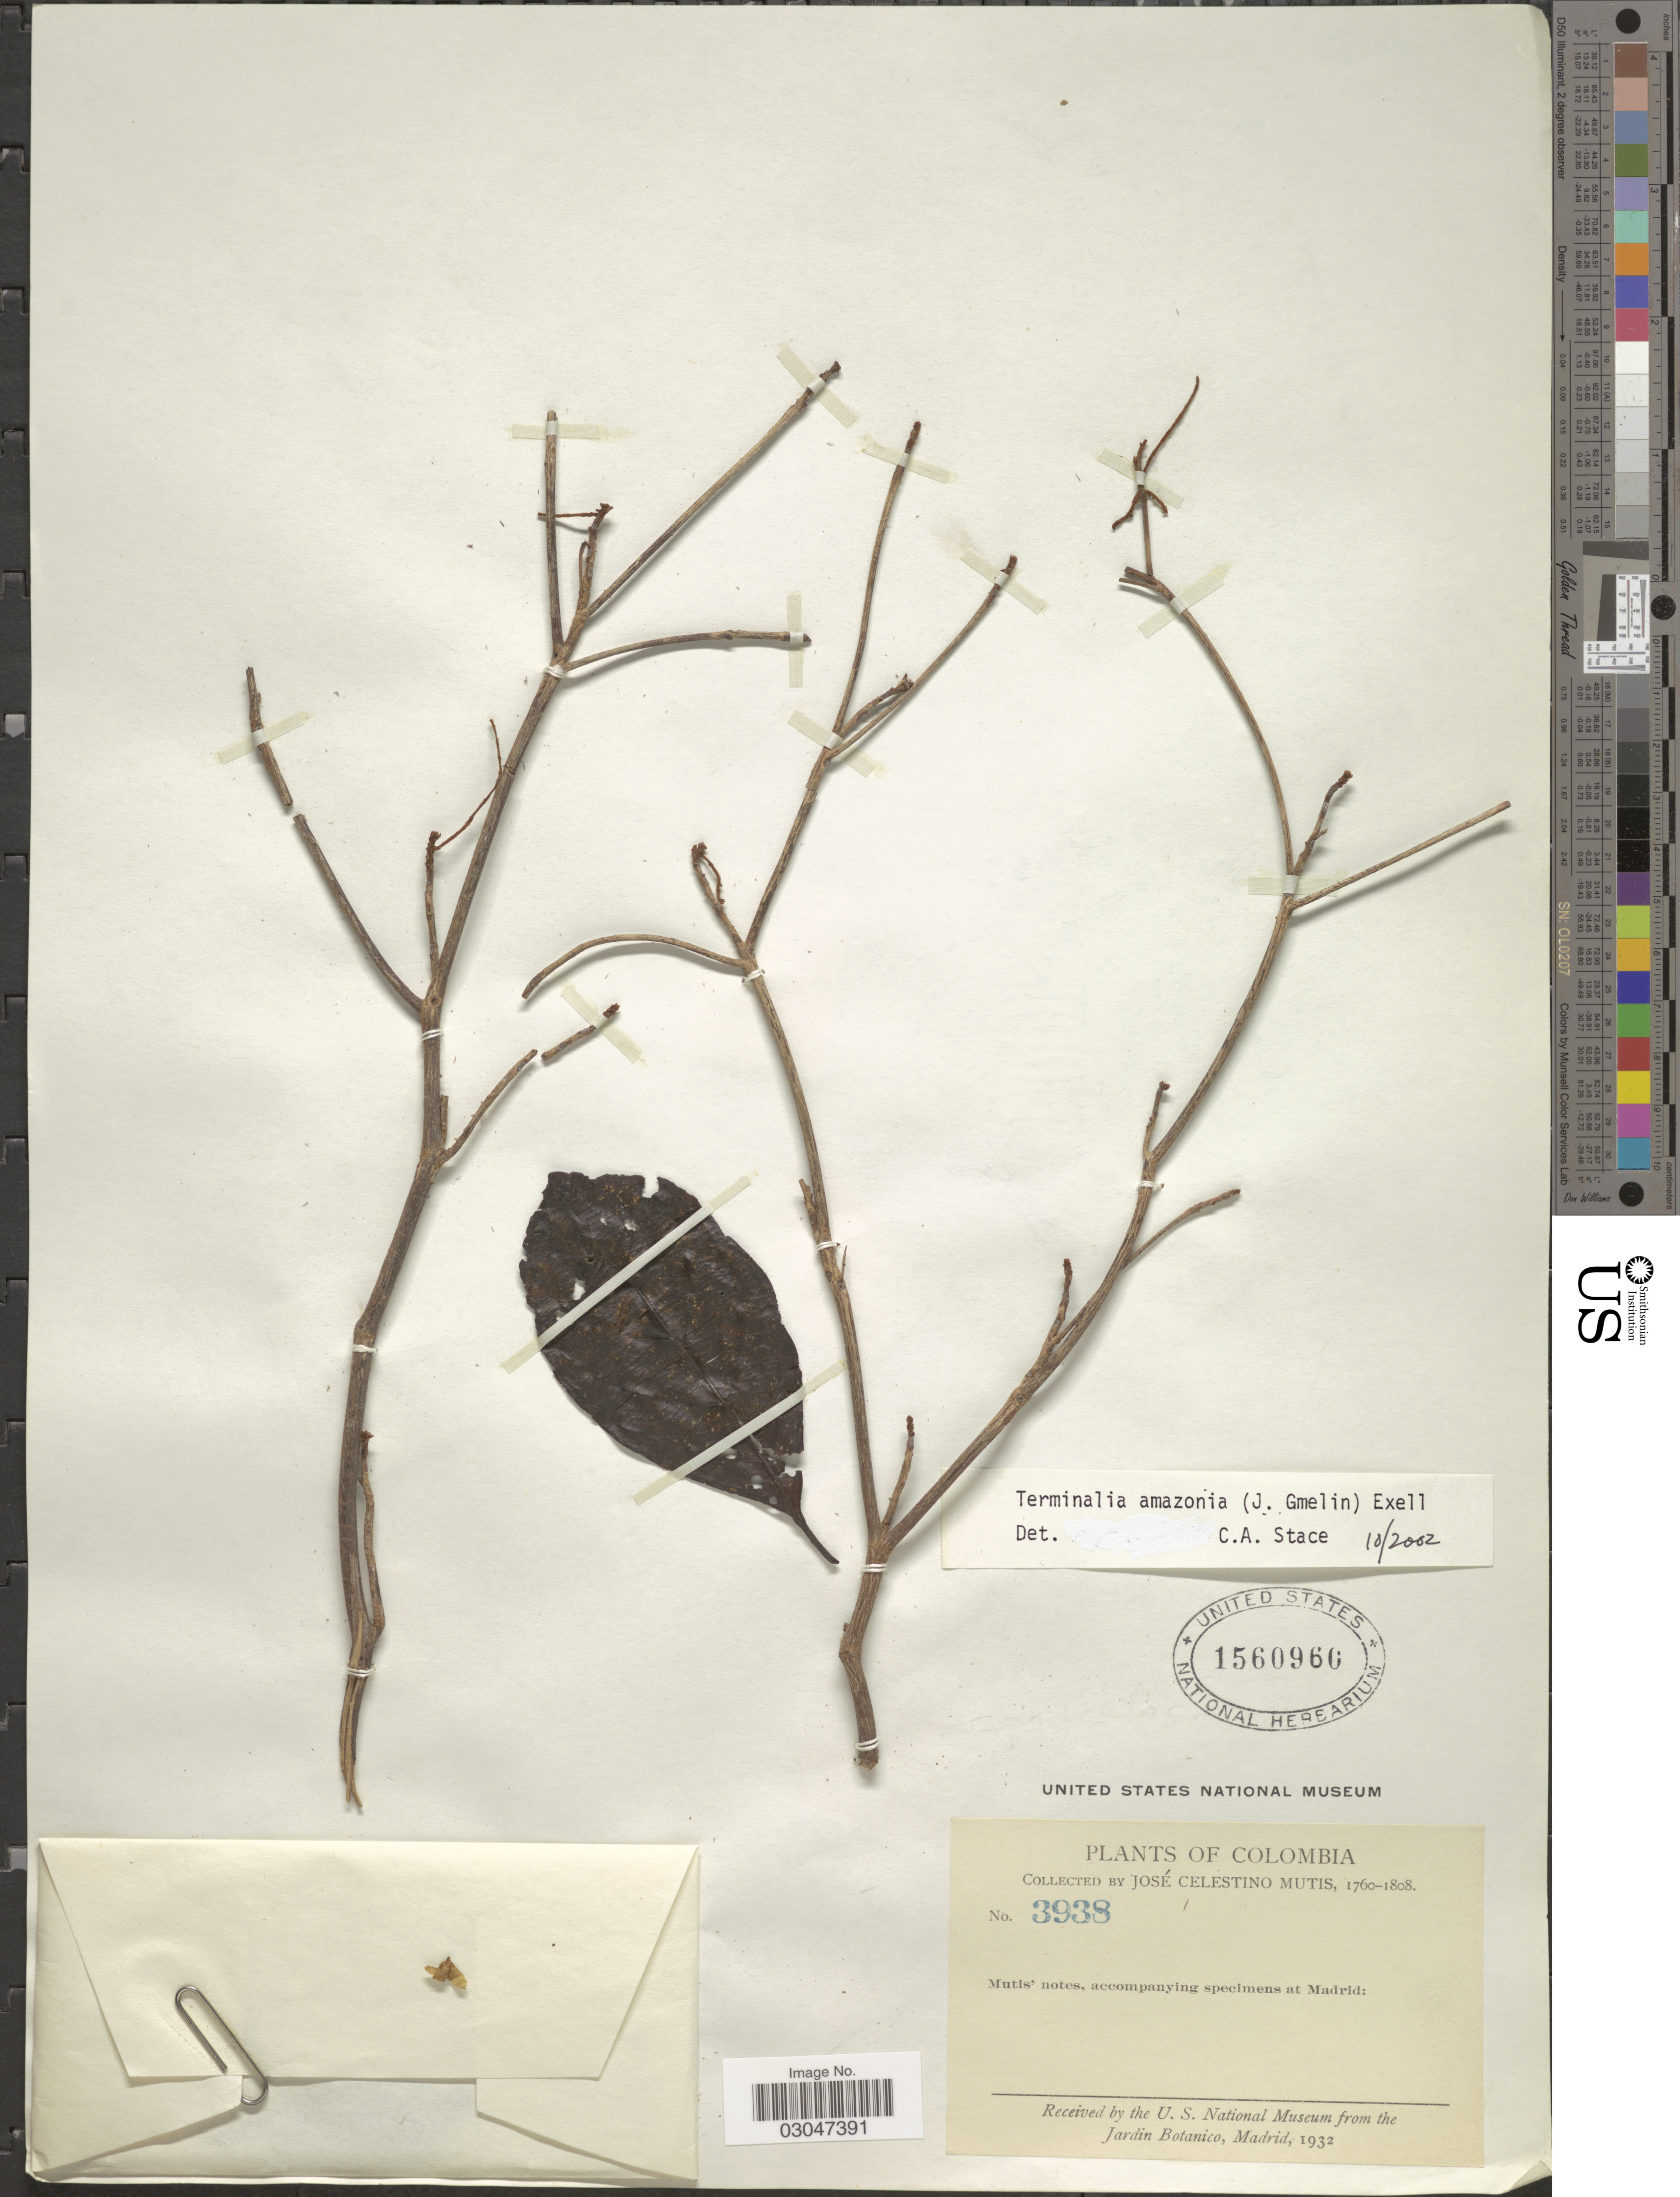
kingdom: Plantae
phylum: Tracheophyta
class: Magnoliopsida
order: Myrtales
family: Combretaceae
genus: Terminalia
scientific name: Terminalia amazonia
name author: (J.F. Gmel.) Exell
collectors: J. C. B. Mutis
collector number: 3938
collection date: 1760/1808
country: Colombia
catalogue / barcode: US 1560960